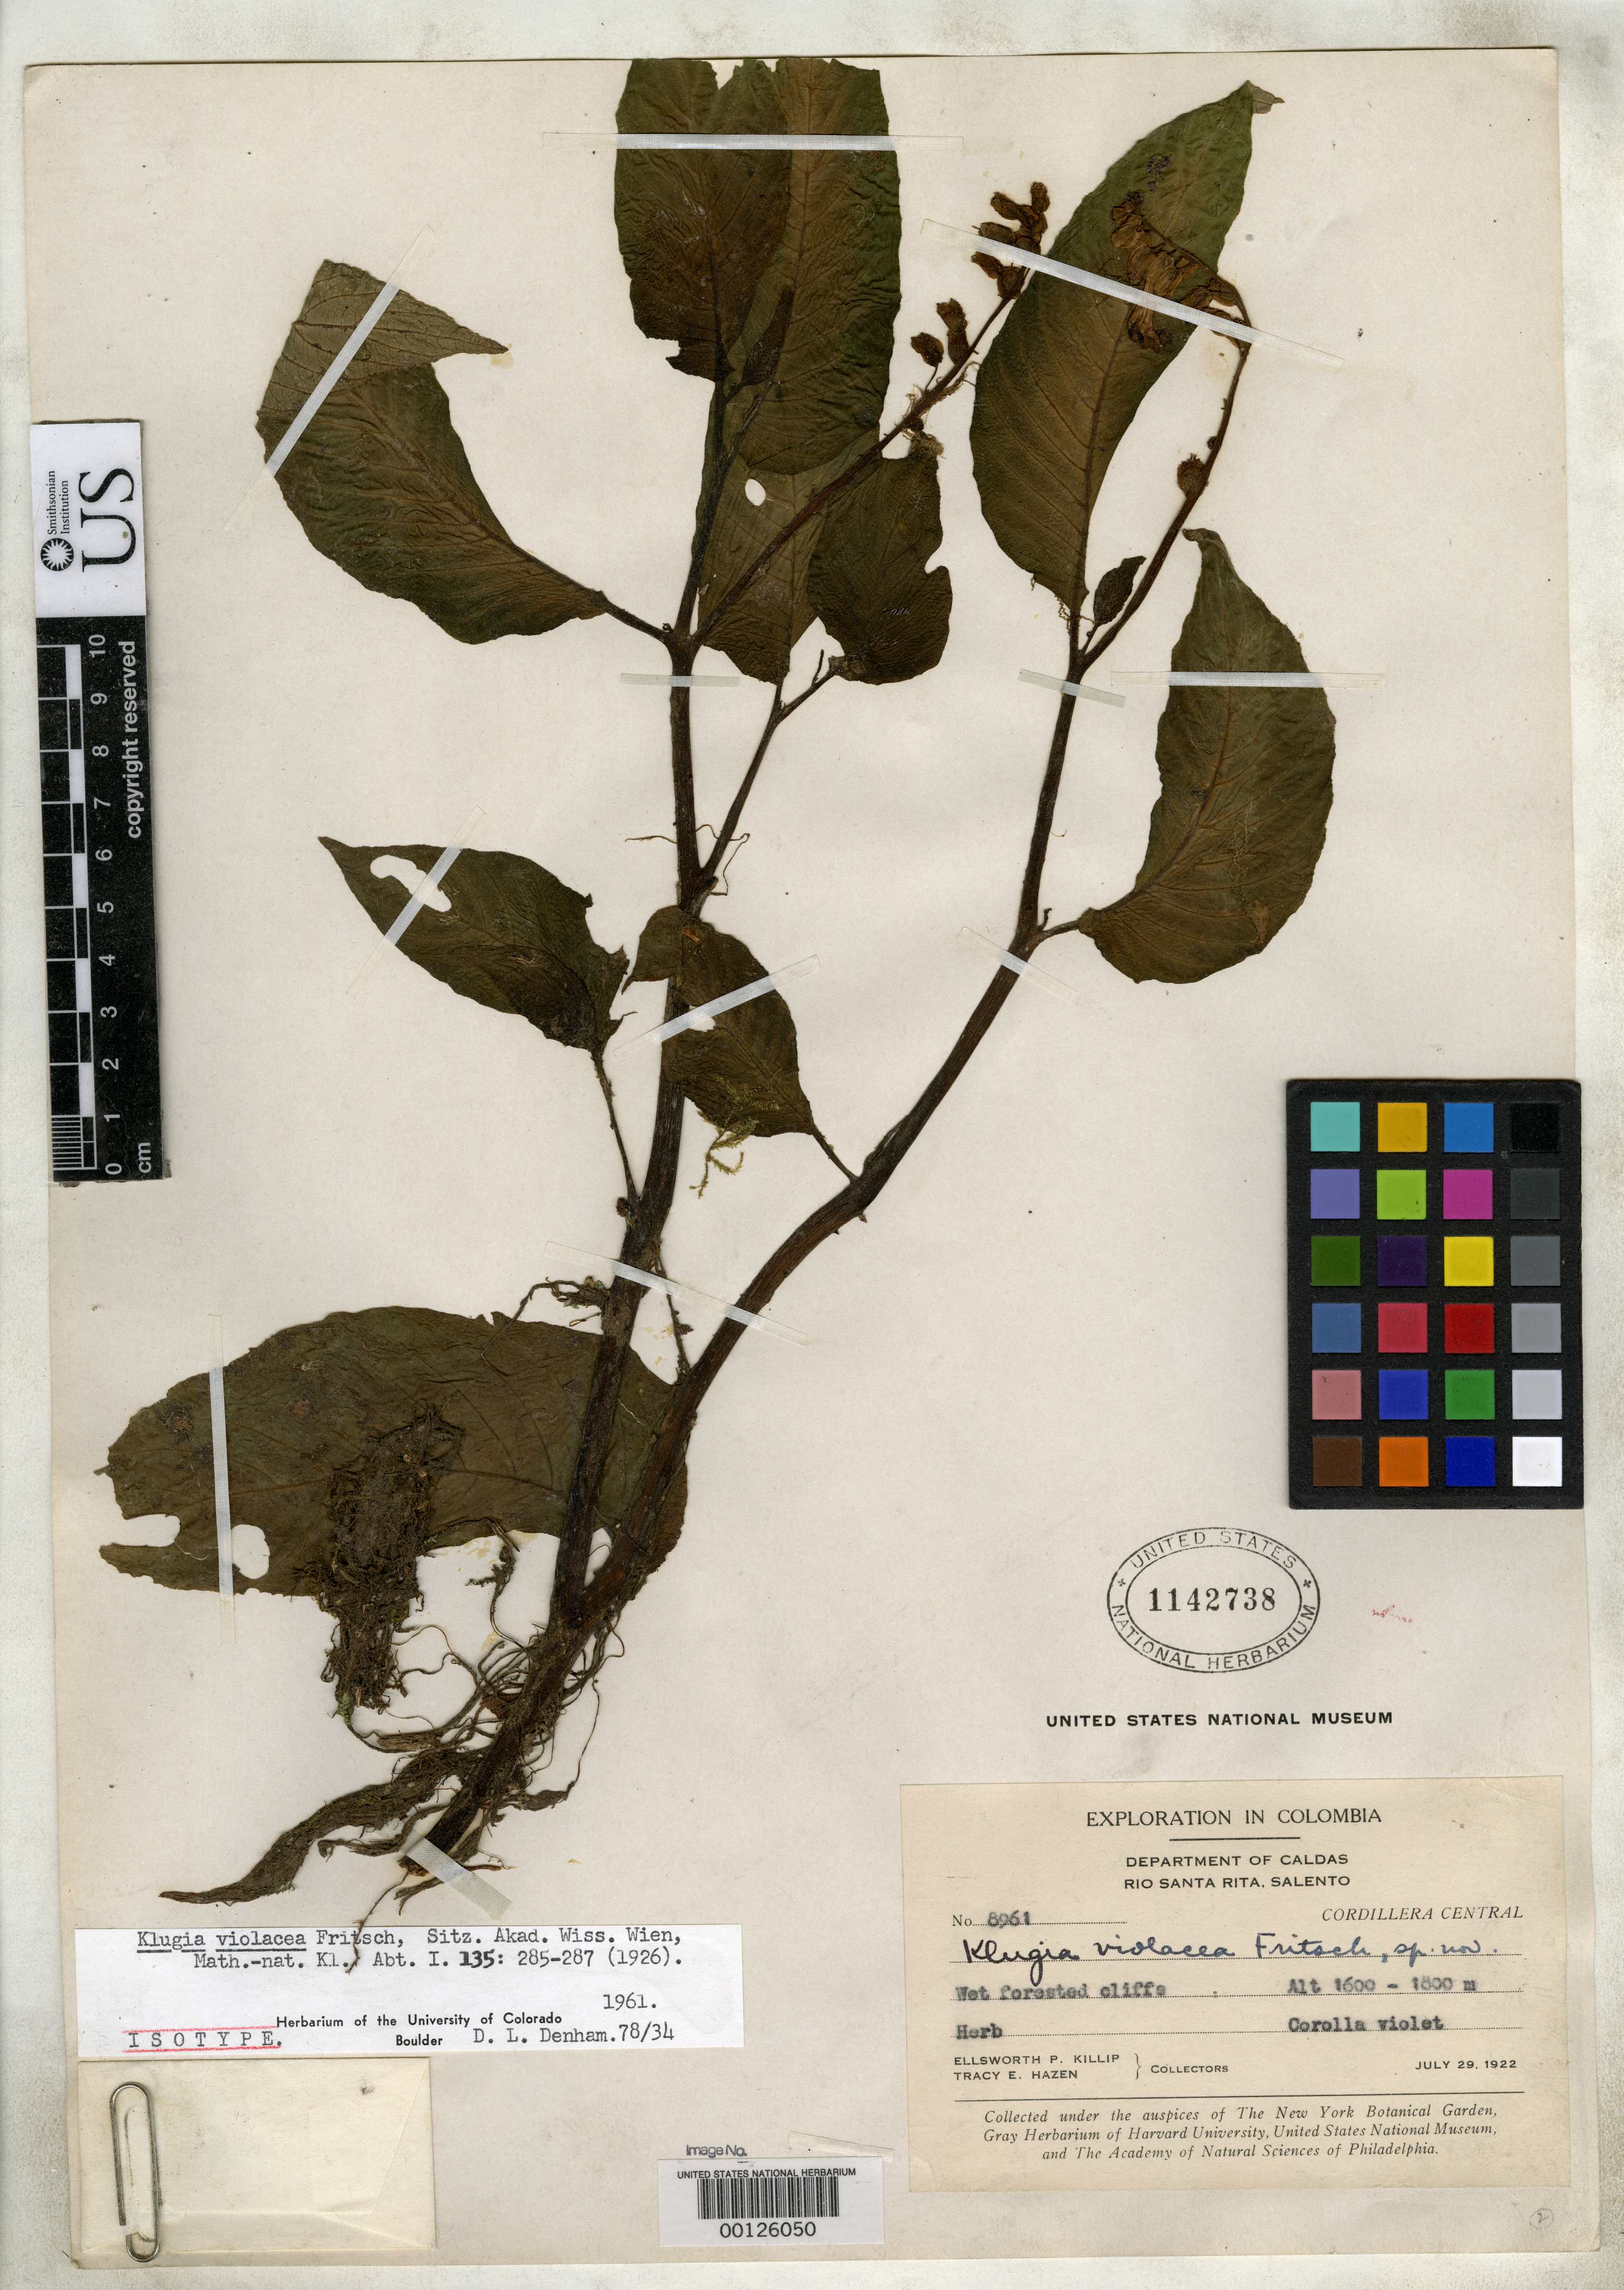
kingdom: Plantae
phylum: Tracheophyta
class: Magnoliopsida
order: Lamiales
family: Gesneriaceae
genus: Klugia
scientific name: Klugia violacea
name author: Fritsch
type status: Isotype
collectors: E. P. Killip & T. E. Hazen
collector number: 8961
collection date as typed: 29 Jul 1922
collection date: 1922-07-29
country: Colombia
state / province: Caldas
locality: Salento.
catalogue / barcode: US 1142738